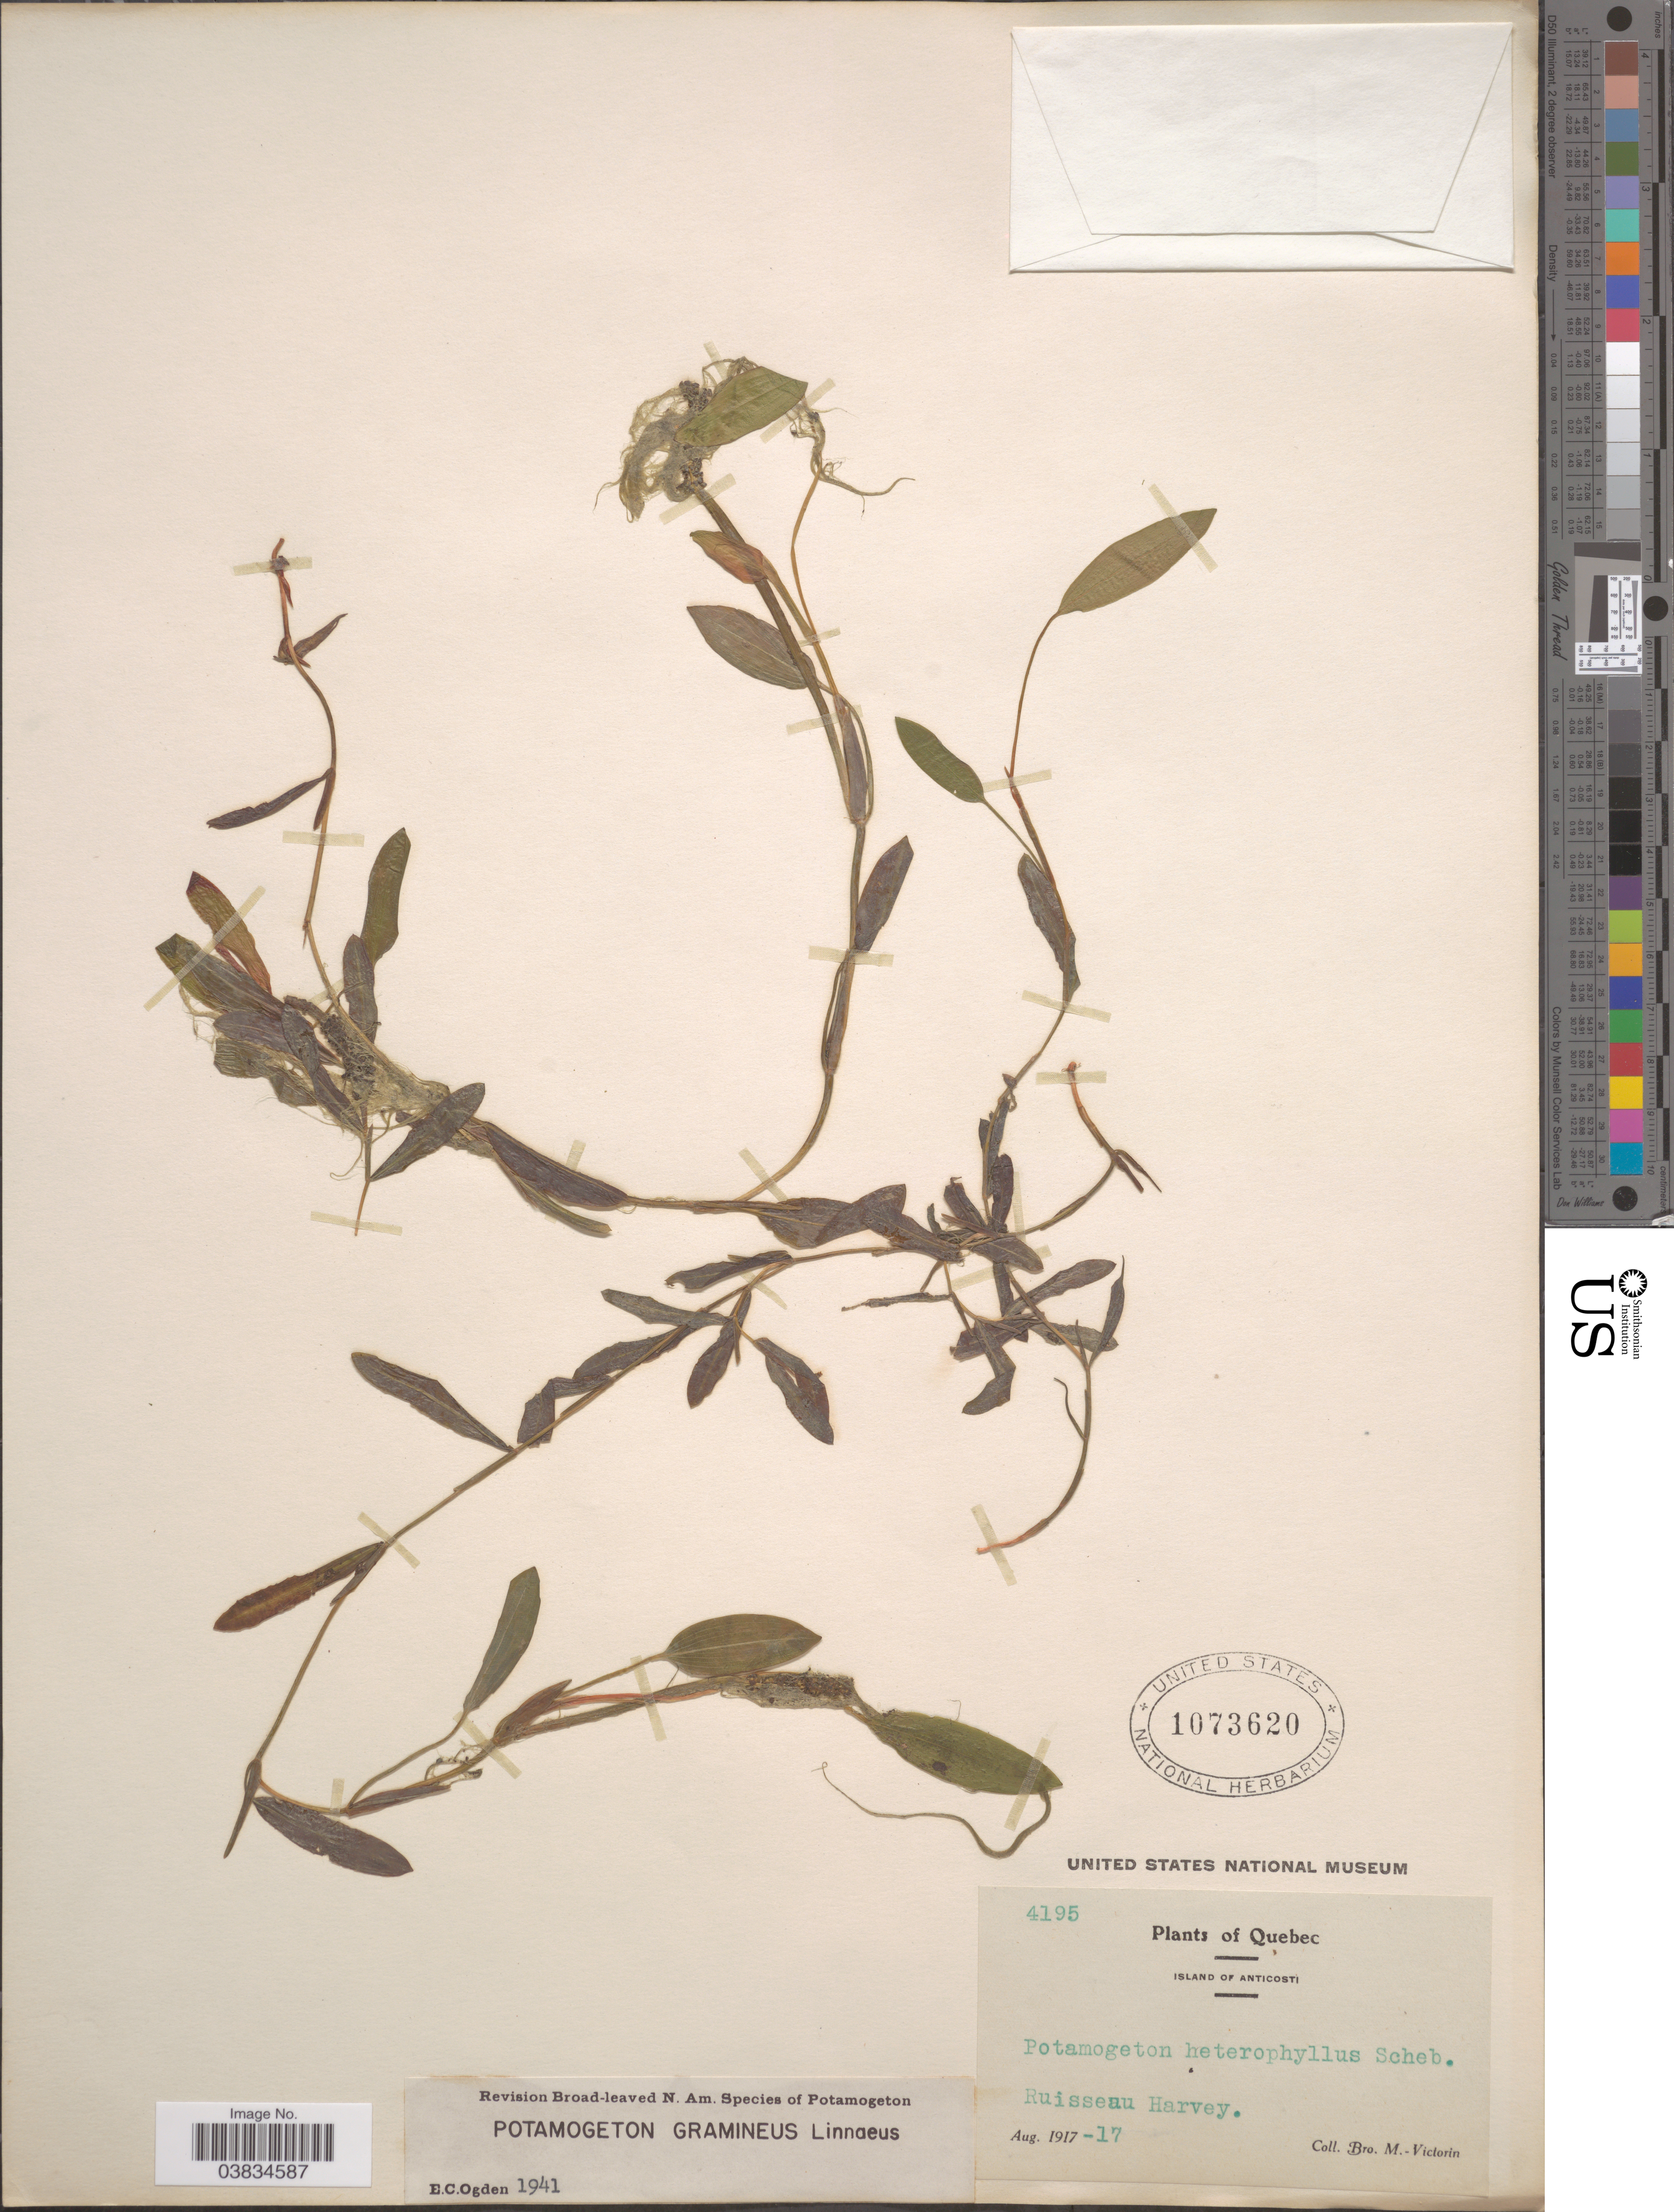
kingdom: Plantae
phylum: Tracheophyta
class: Liliopsida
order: Alismatales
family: Potamogetonaceae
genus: Potamogeton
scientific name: Potamogeton gramineus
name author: L.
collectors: Fr. Marie-Victorin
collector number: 4195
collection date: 1917-08-17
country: Canada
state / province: Quebec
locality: Island of Anticosti. Ruisseau Harvey.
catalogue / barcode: US 1073620